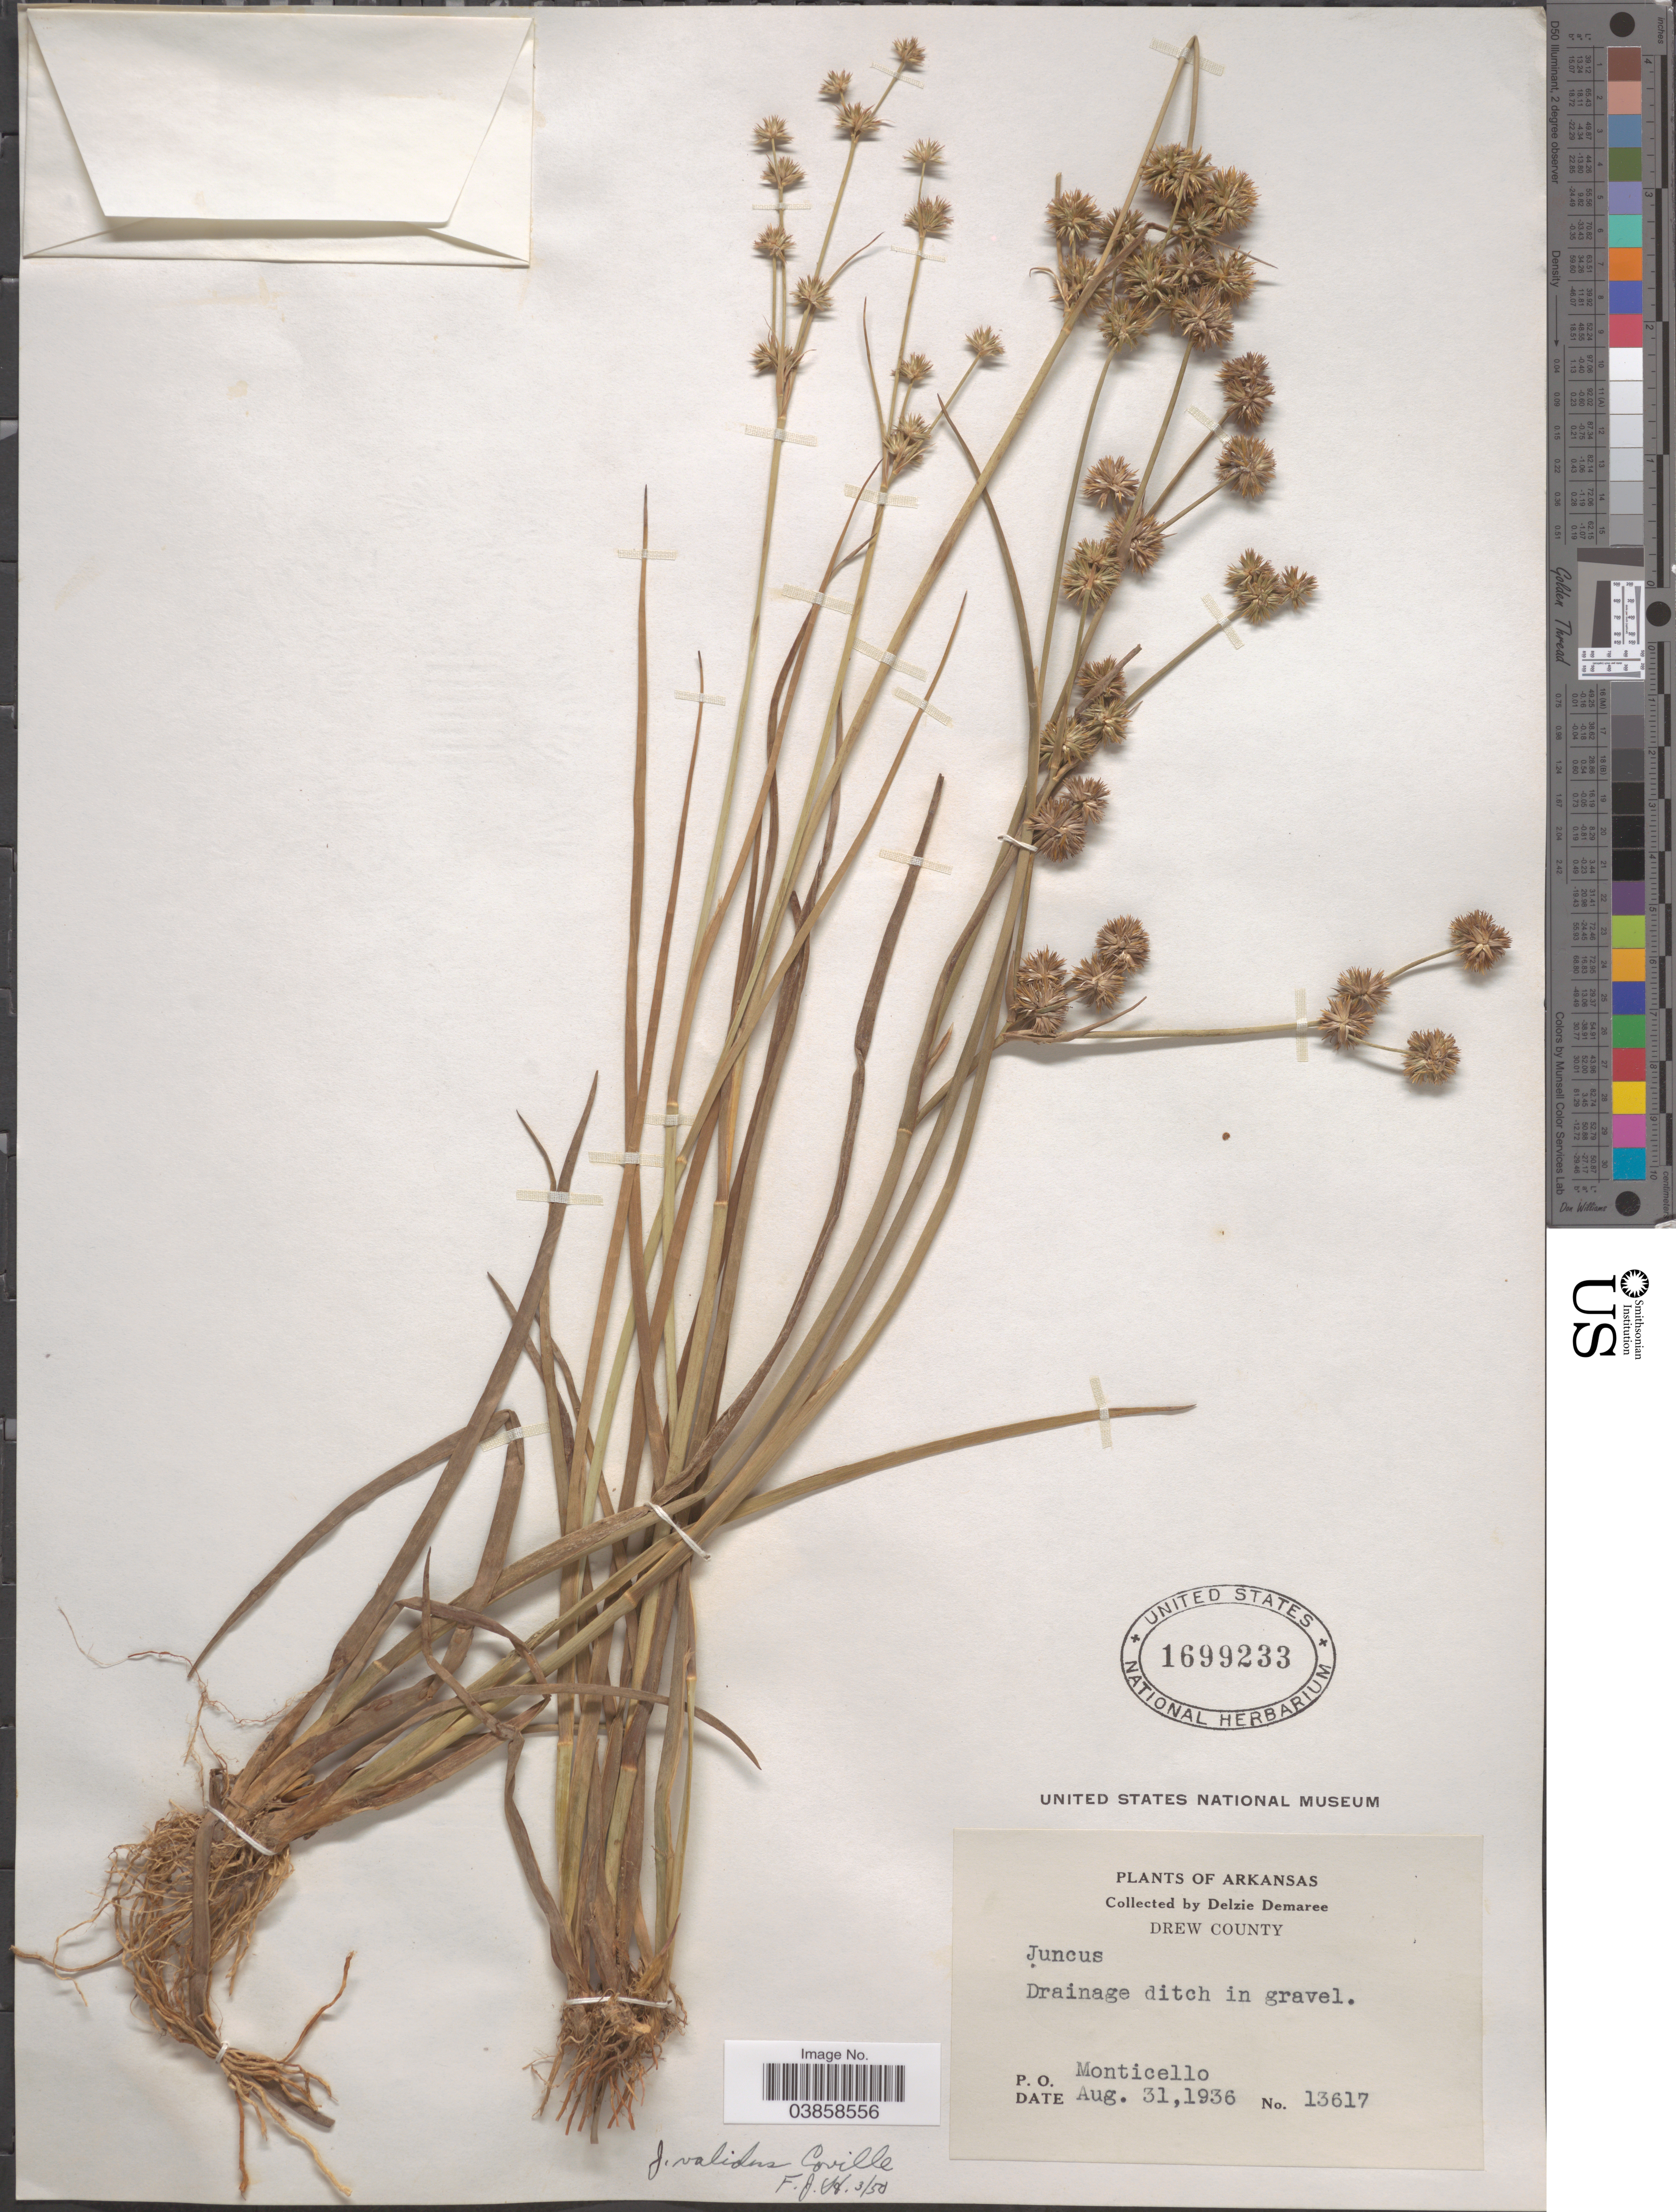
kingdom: Plantae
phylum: Tracheophyta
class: Liliopsida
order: Poales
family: Juncaceae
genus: Juncus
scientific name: Juncus validus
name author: Coville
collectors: D. Demaree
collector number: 13617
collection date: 1936-08-31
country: United States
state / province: Arkansas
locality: Drew County. P.O. Monticello.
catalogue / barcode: US 1699233